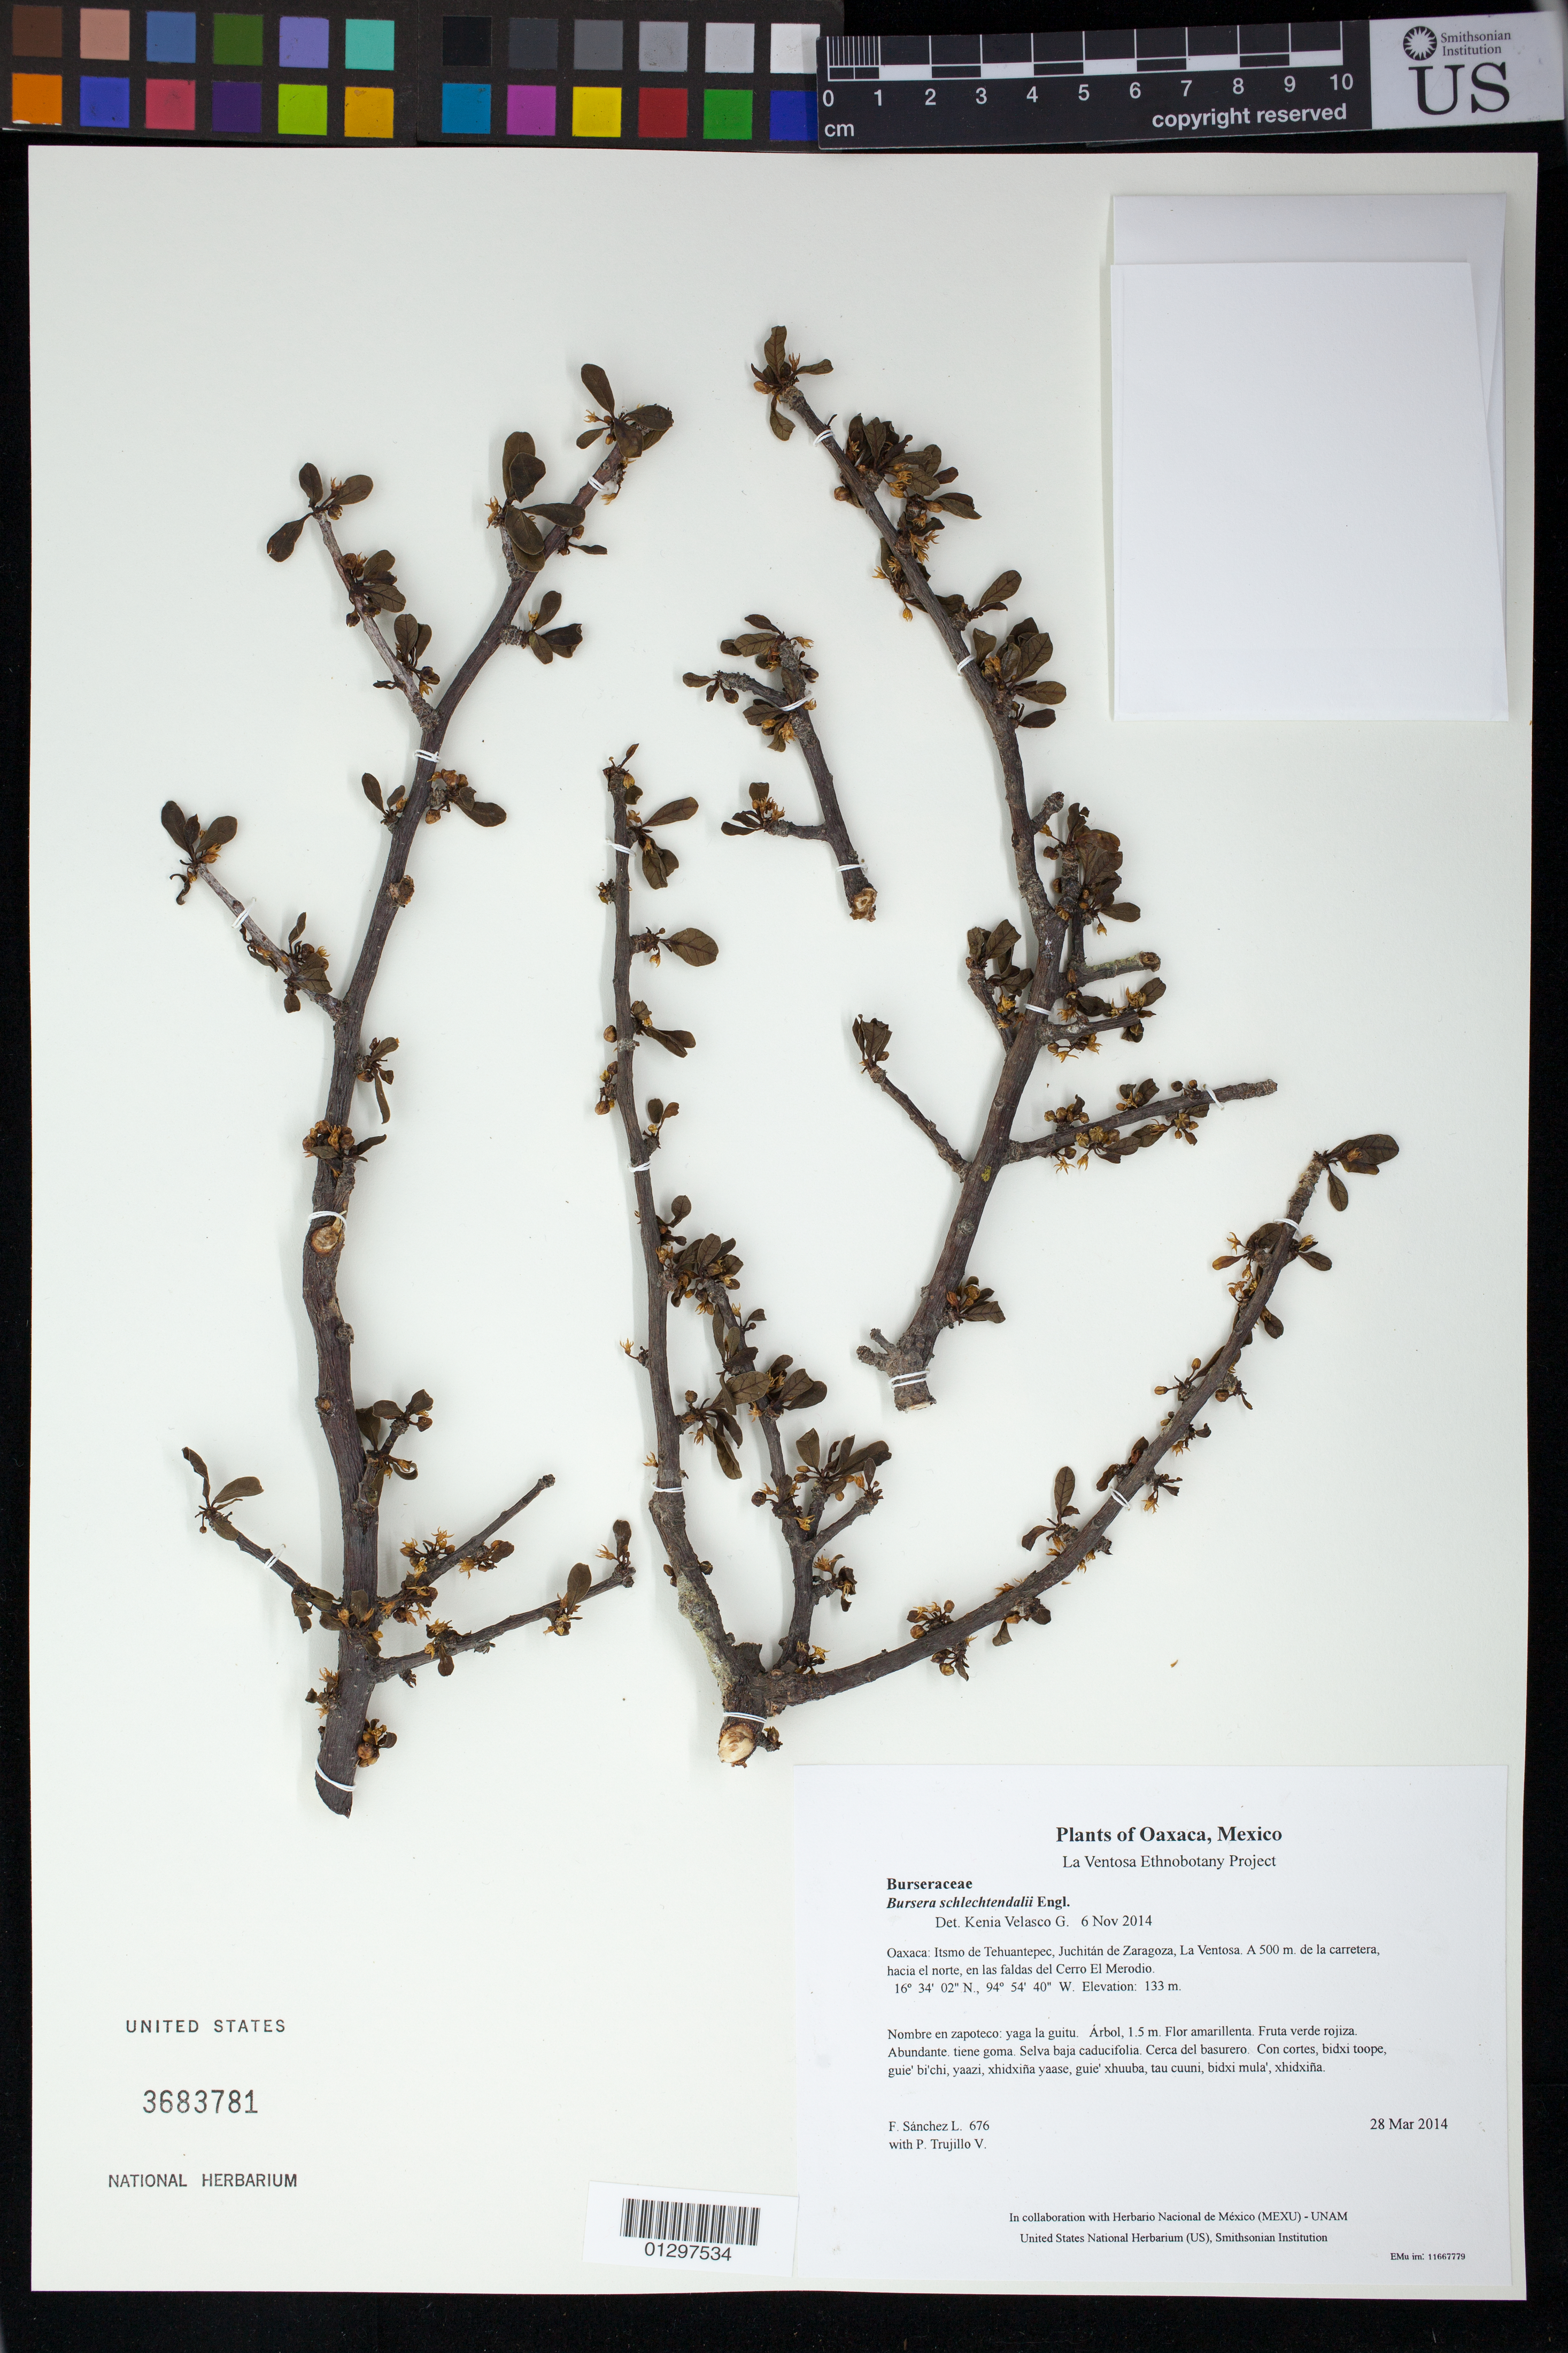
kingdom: Plantae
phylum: Tracheophyta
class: Magnoliopsida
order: Sapindales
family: Burseraceae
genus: Bursera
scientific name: Bursera schlechtendalii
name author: Engl.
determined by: Velasco G., Kenia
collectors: F. Sánchez L. & P. Trujillo V.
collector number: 676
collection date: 2014-03-28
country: Mexico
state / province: Oaxaca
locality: Itsmo de Tehuantepec, Juchitán de Zaragoza, La Ventosa. A 500 m. de la carretera, hacia el norte, en las faldas del Cerro El Merodio.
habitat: Selva baja caducifolia. Cerca del basurero.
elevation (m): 133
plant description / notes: JEBOT, MEXU, SERO, US; Yaga. 1.5 m. Guie' naguchi ga. Cuaananaxhi naga' naxiña' ga. Stale.; palo mulato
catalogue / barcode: US 3683781